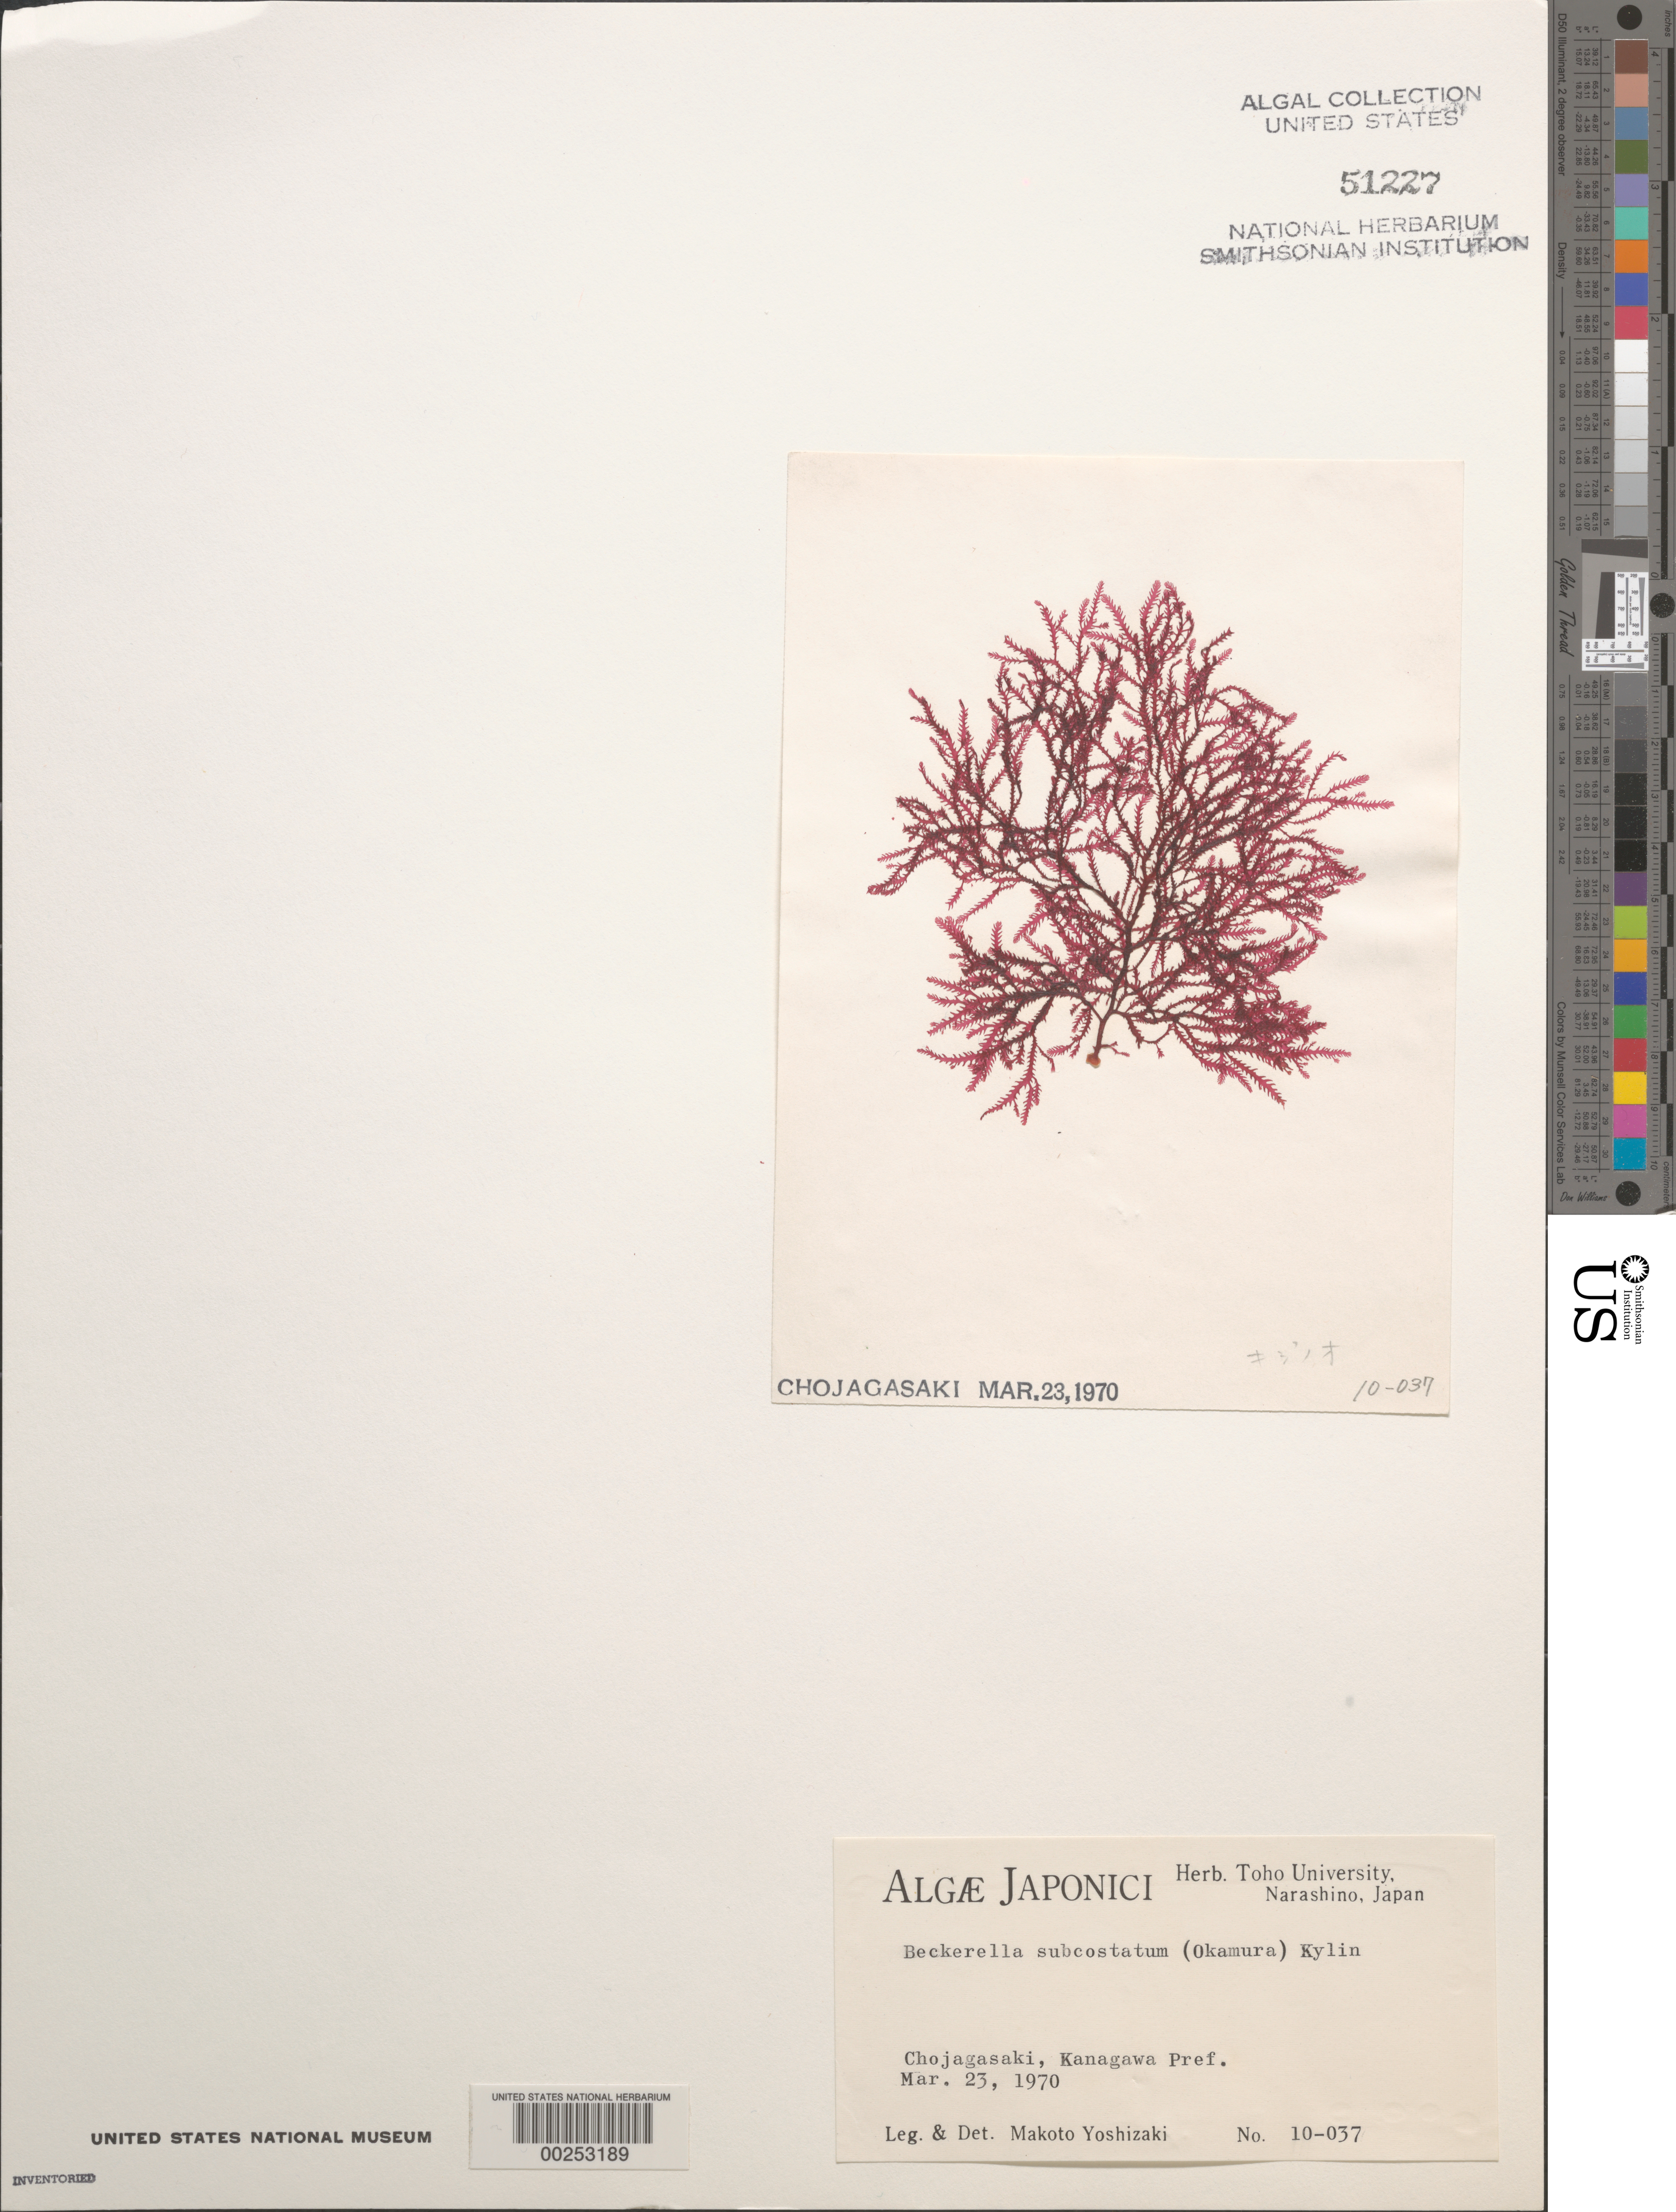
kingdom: Plantae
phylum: Rhodophyta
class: Florideophyceae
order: Gelidiales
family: Gelidiaceae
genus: Ptilophora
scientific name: Ptilophora subcostata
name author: (Okamura) R.E. Norris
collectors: M. Yoshizaki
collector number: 10-037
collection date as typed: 23 Mar 1970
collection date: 1970-03-23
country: Japan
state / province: Kanagawa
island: Honshu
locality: Chojagasaki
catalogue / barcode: US 51227